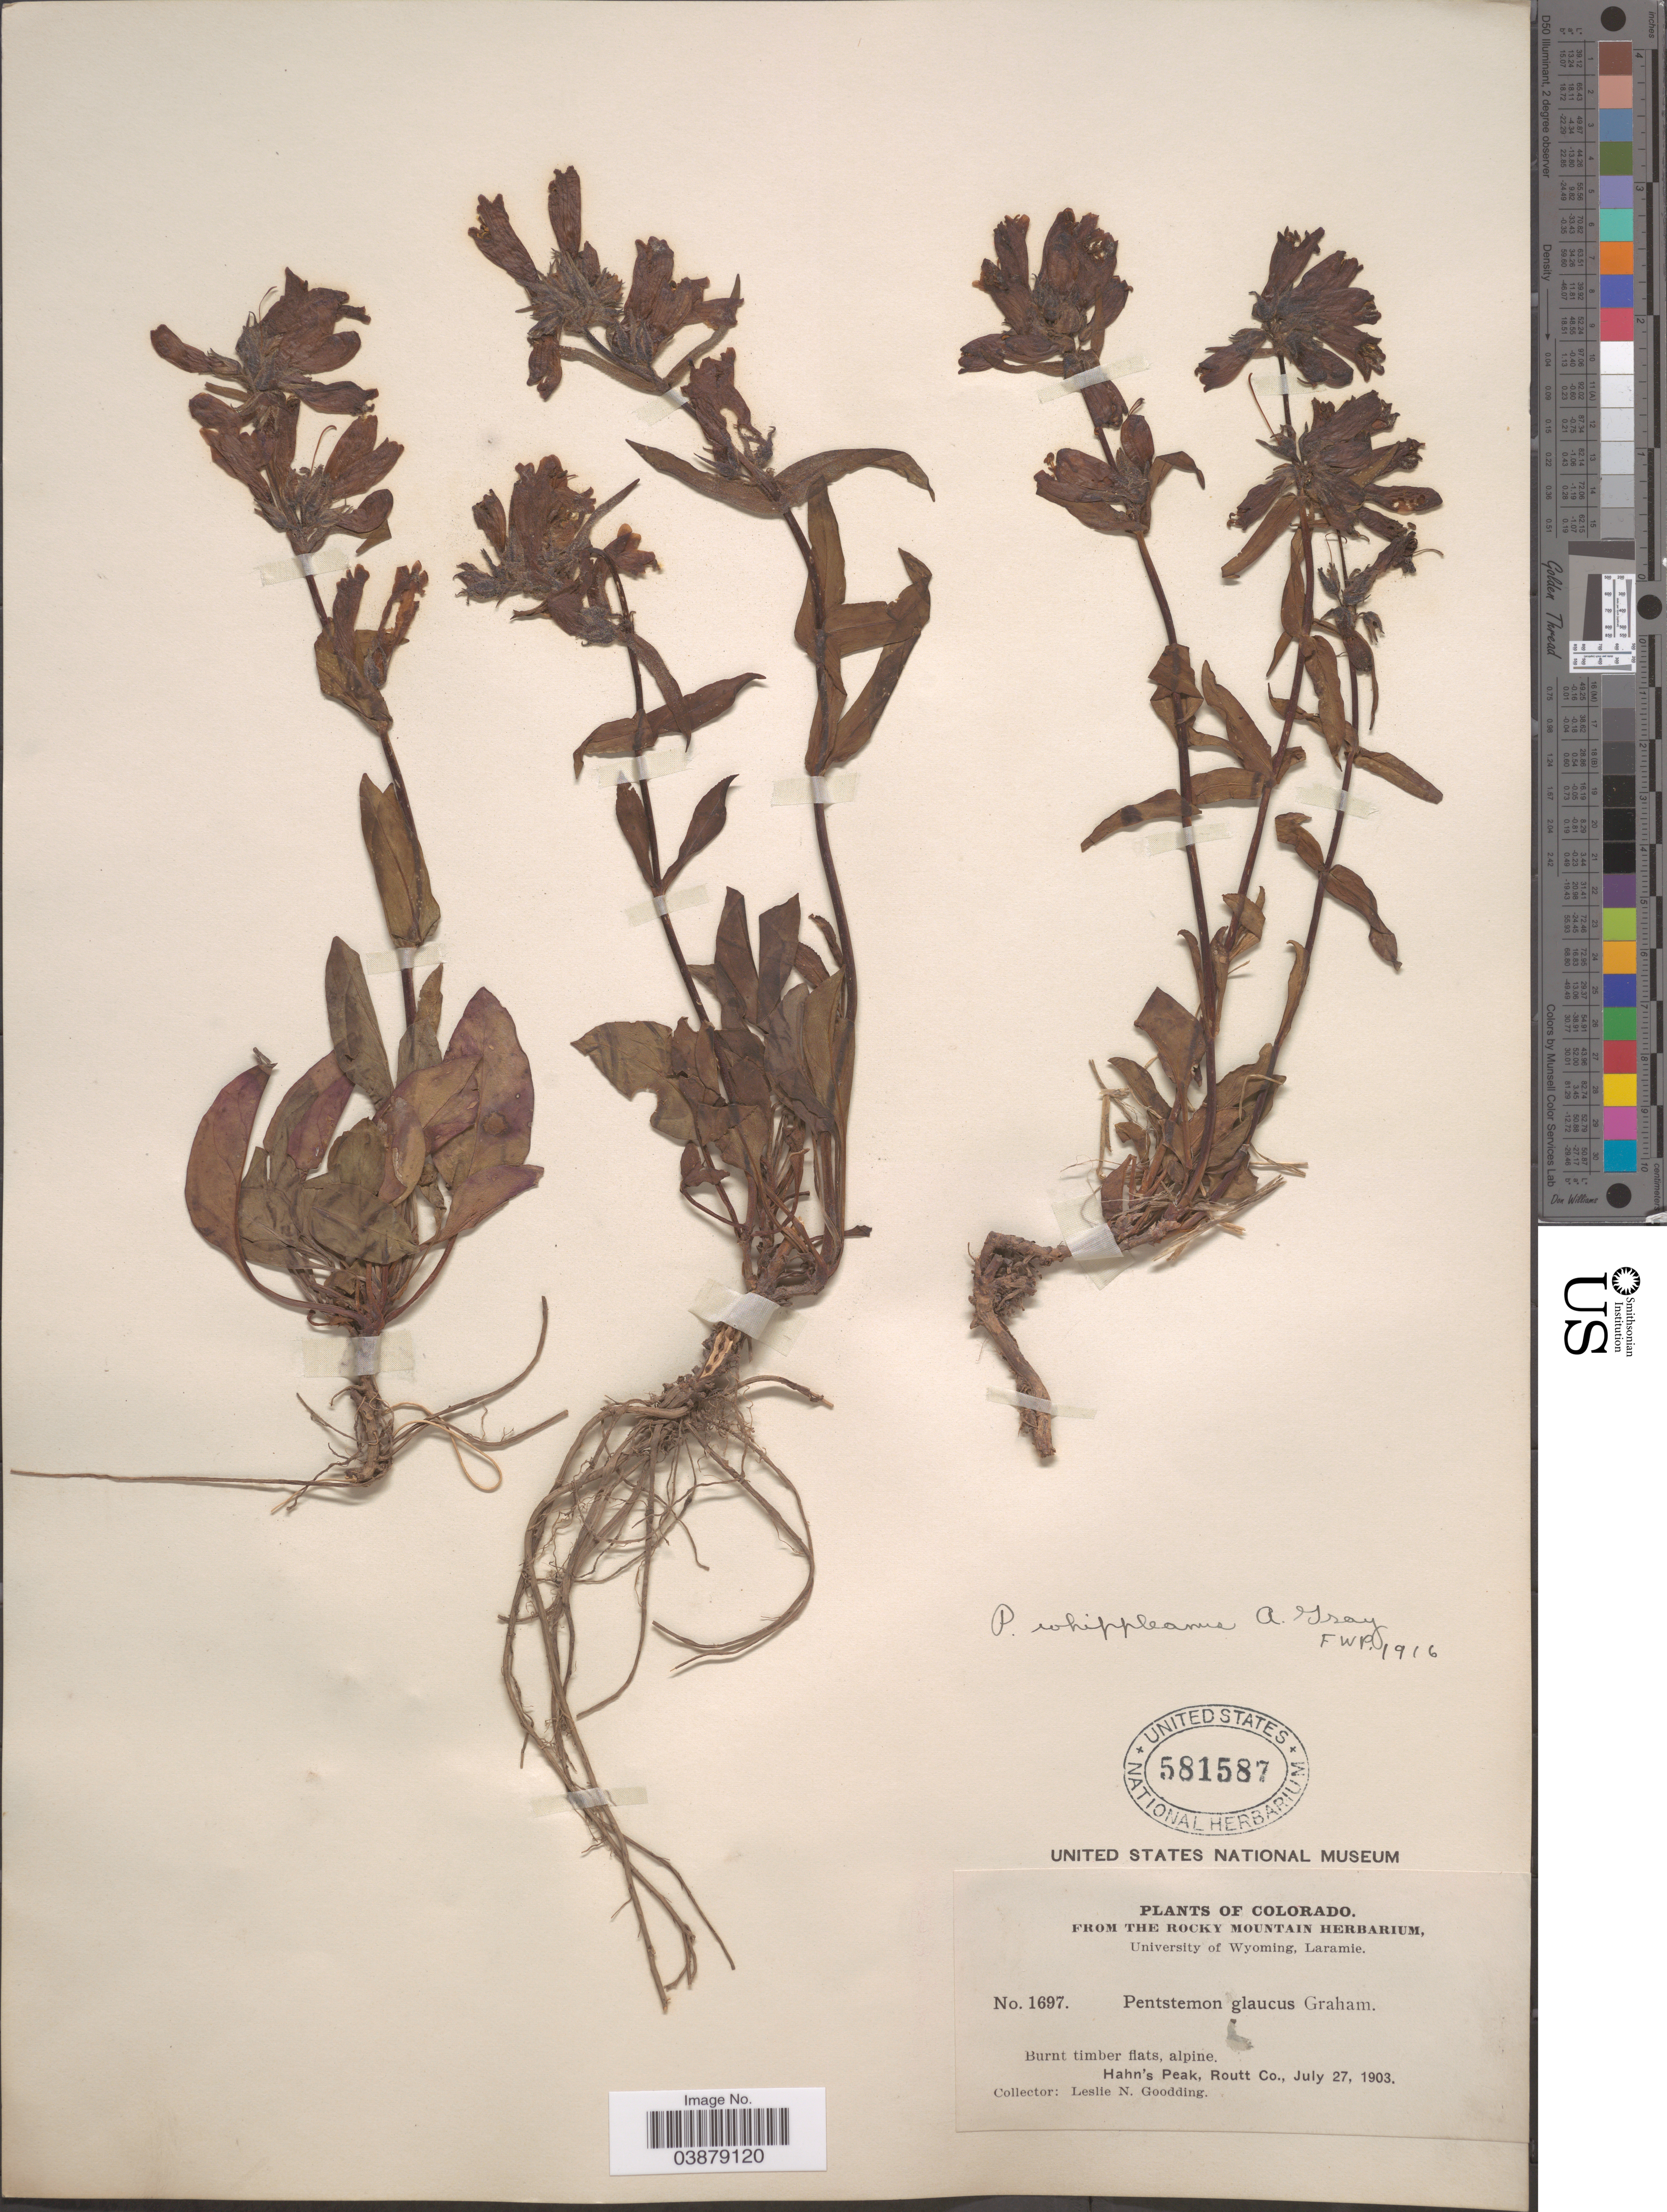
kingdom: Plantae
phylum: Tracheophyta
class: Magnoliopsida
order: Lamiales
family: Plantaginaceae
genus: Penstemon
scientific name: Penstemon whippleanus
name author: A. Gray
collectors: L. N. Goodding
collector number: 1697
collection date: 1903-07-27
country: United States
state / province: Colorado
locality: Hahn's Peak, Routt Co.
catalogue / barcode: US 581587